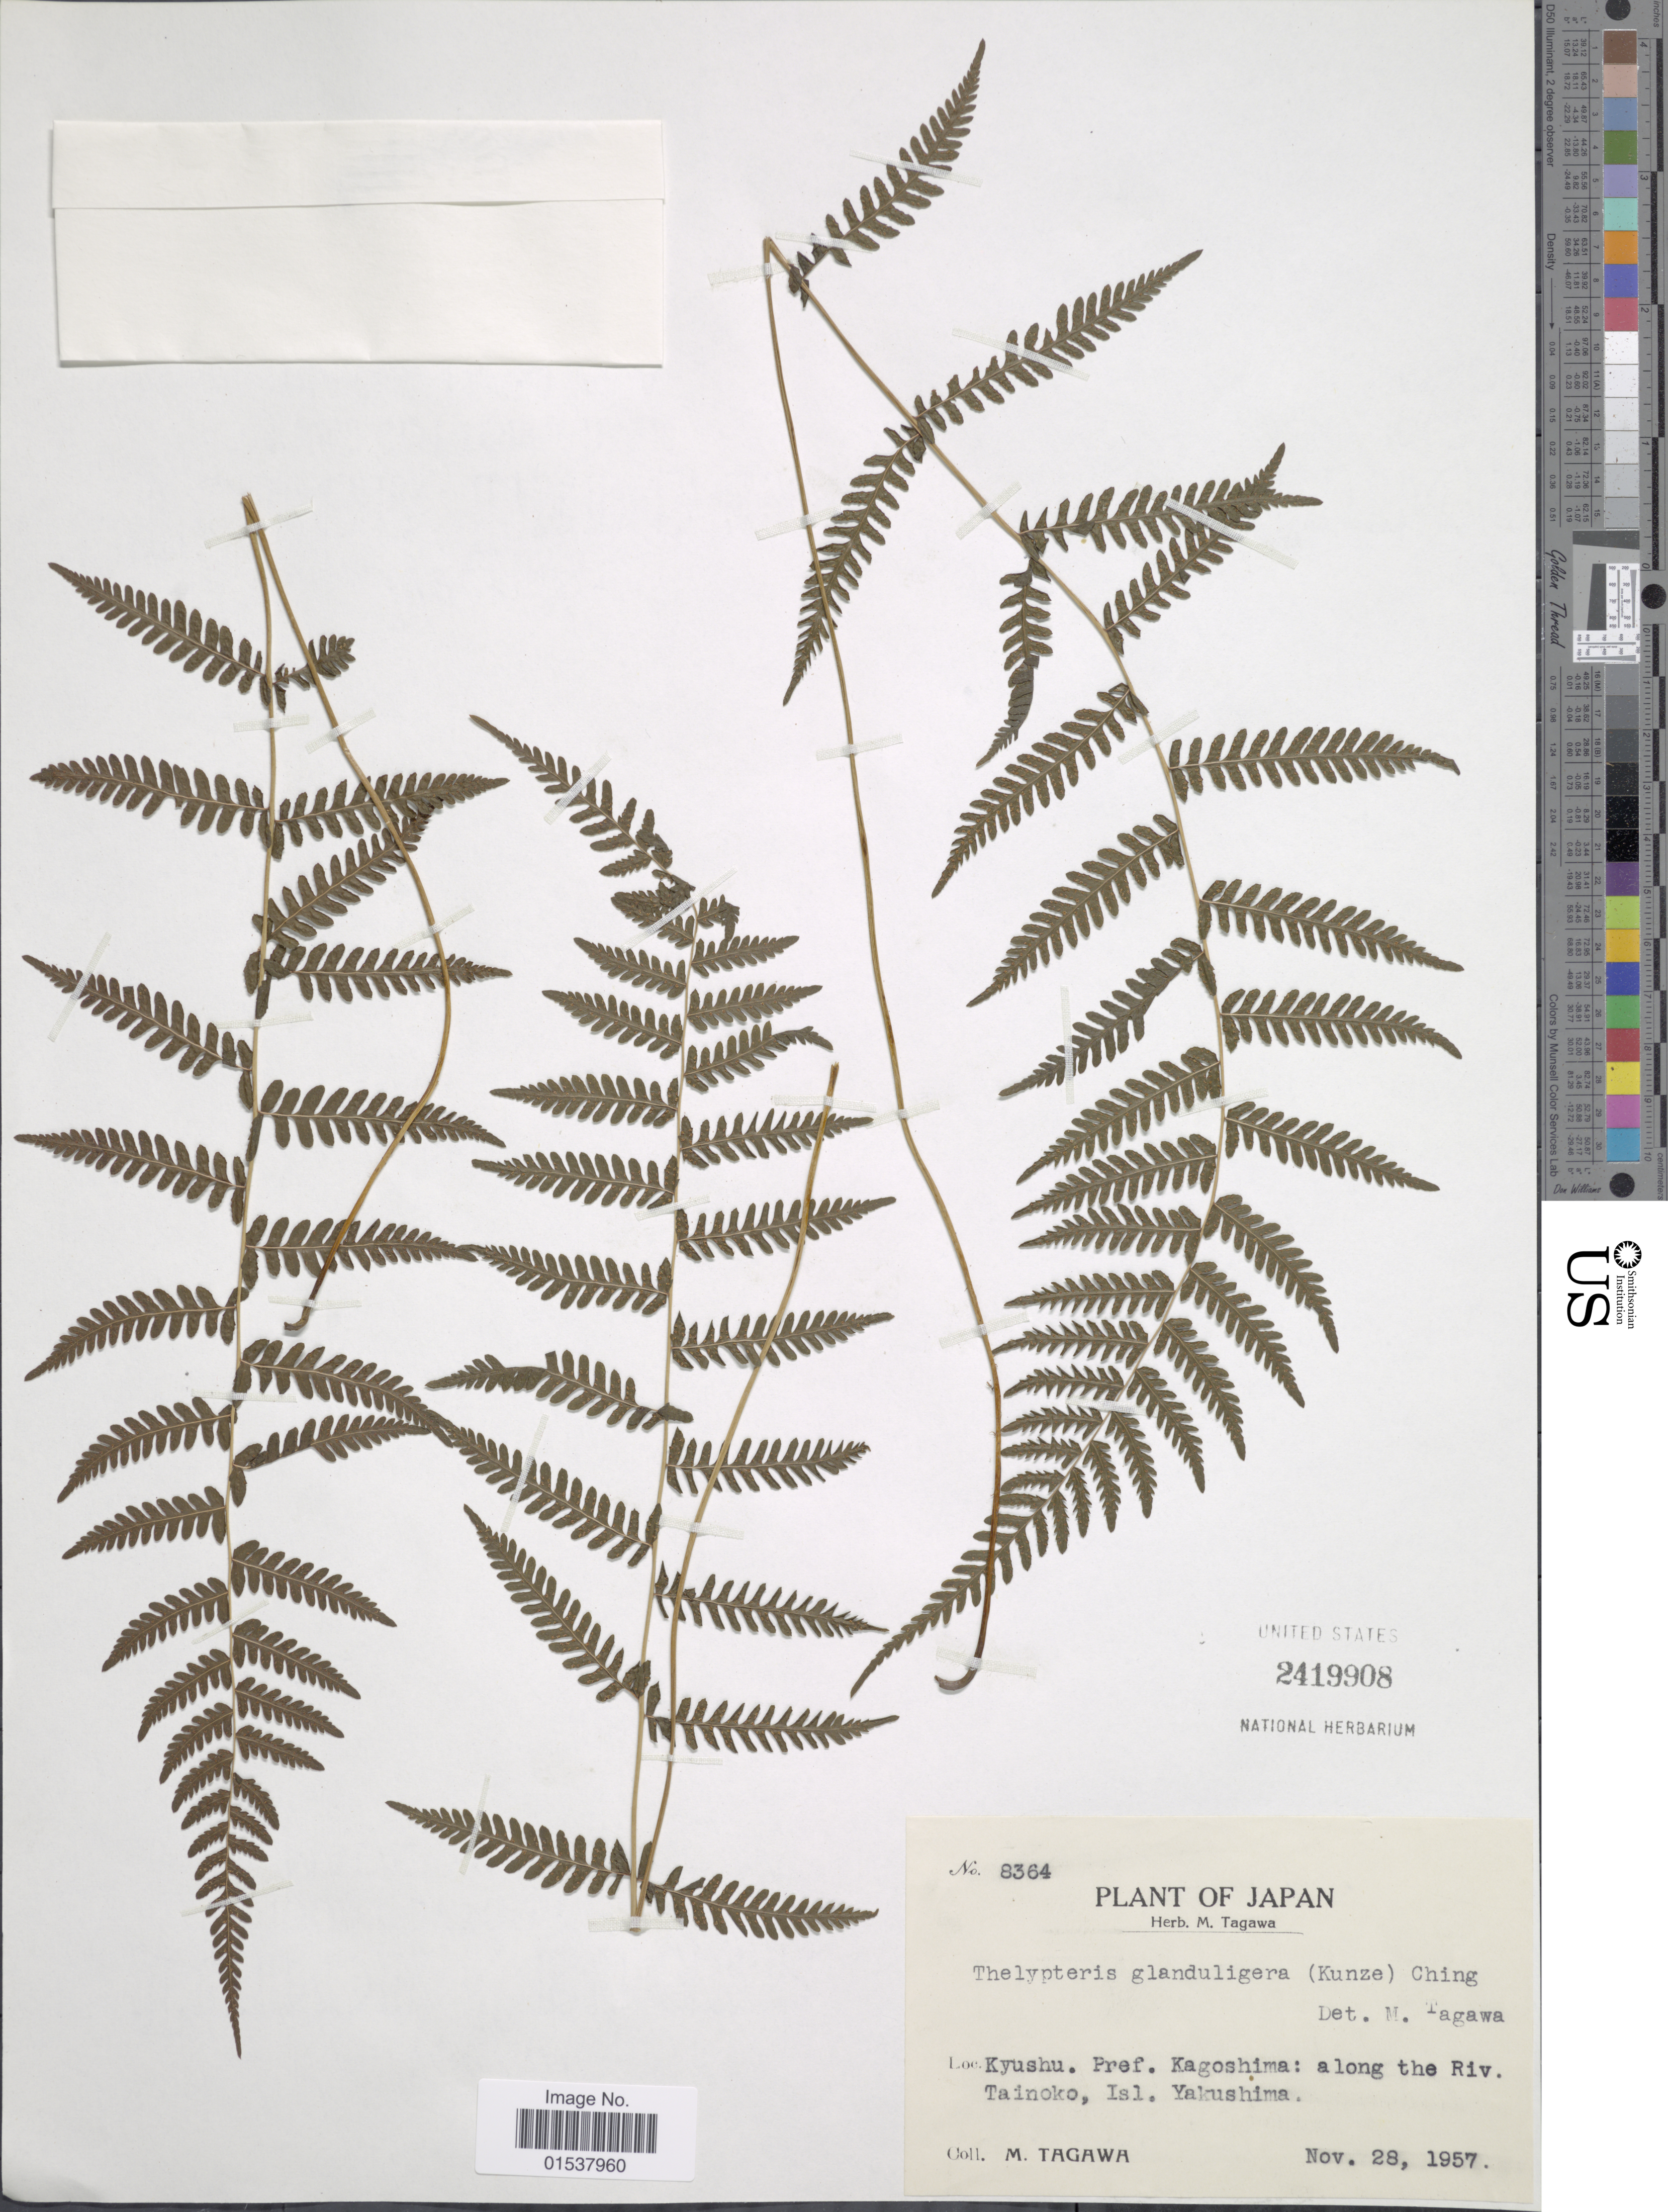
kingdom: Plantae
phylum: Tracheophyta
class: Polypodiopsida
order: Polypodiales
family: Thelypteridaceae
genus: Parathelypteris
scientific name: Parathelypteris glanduligera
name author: (Kunze) Ching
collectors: M. Tagawa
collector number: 8364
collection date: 1957-11-28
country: Japan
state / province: Kagosima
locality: Kyushu. Pref. Kagoshima: along the Riv. Tainoko, Isl. Yakushima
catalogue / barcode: US 2419908